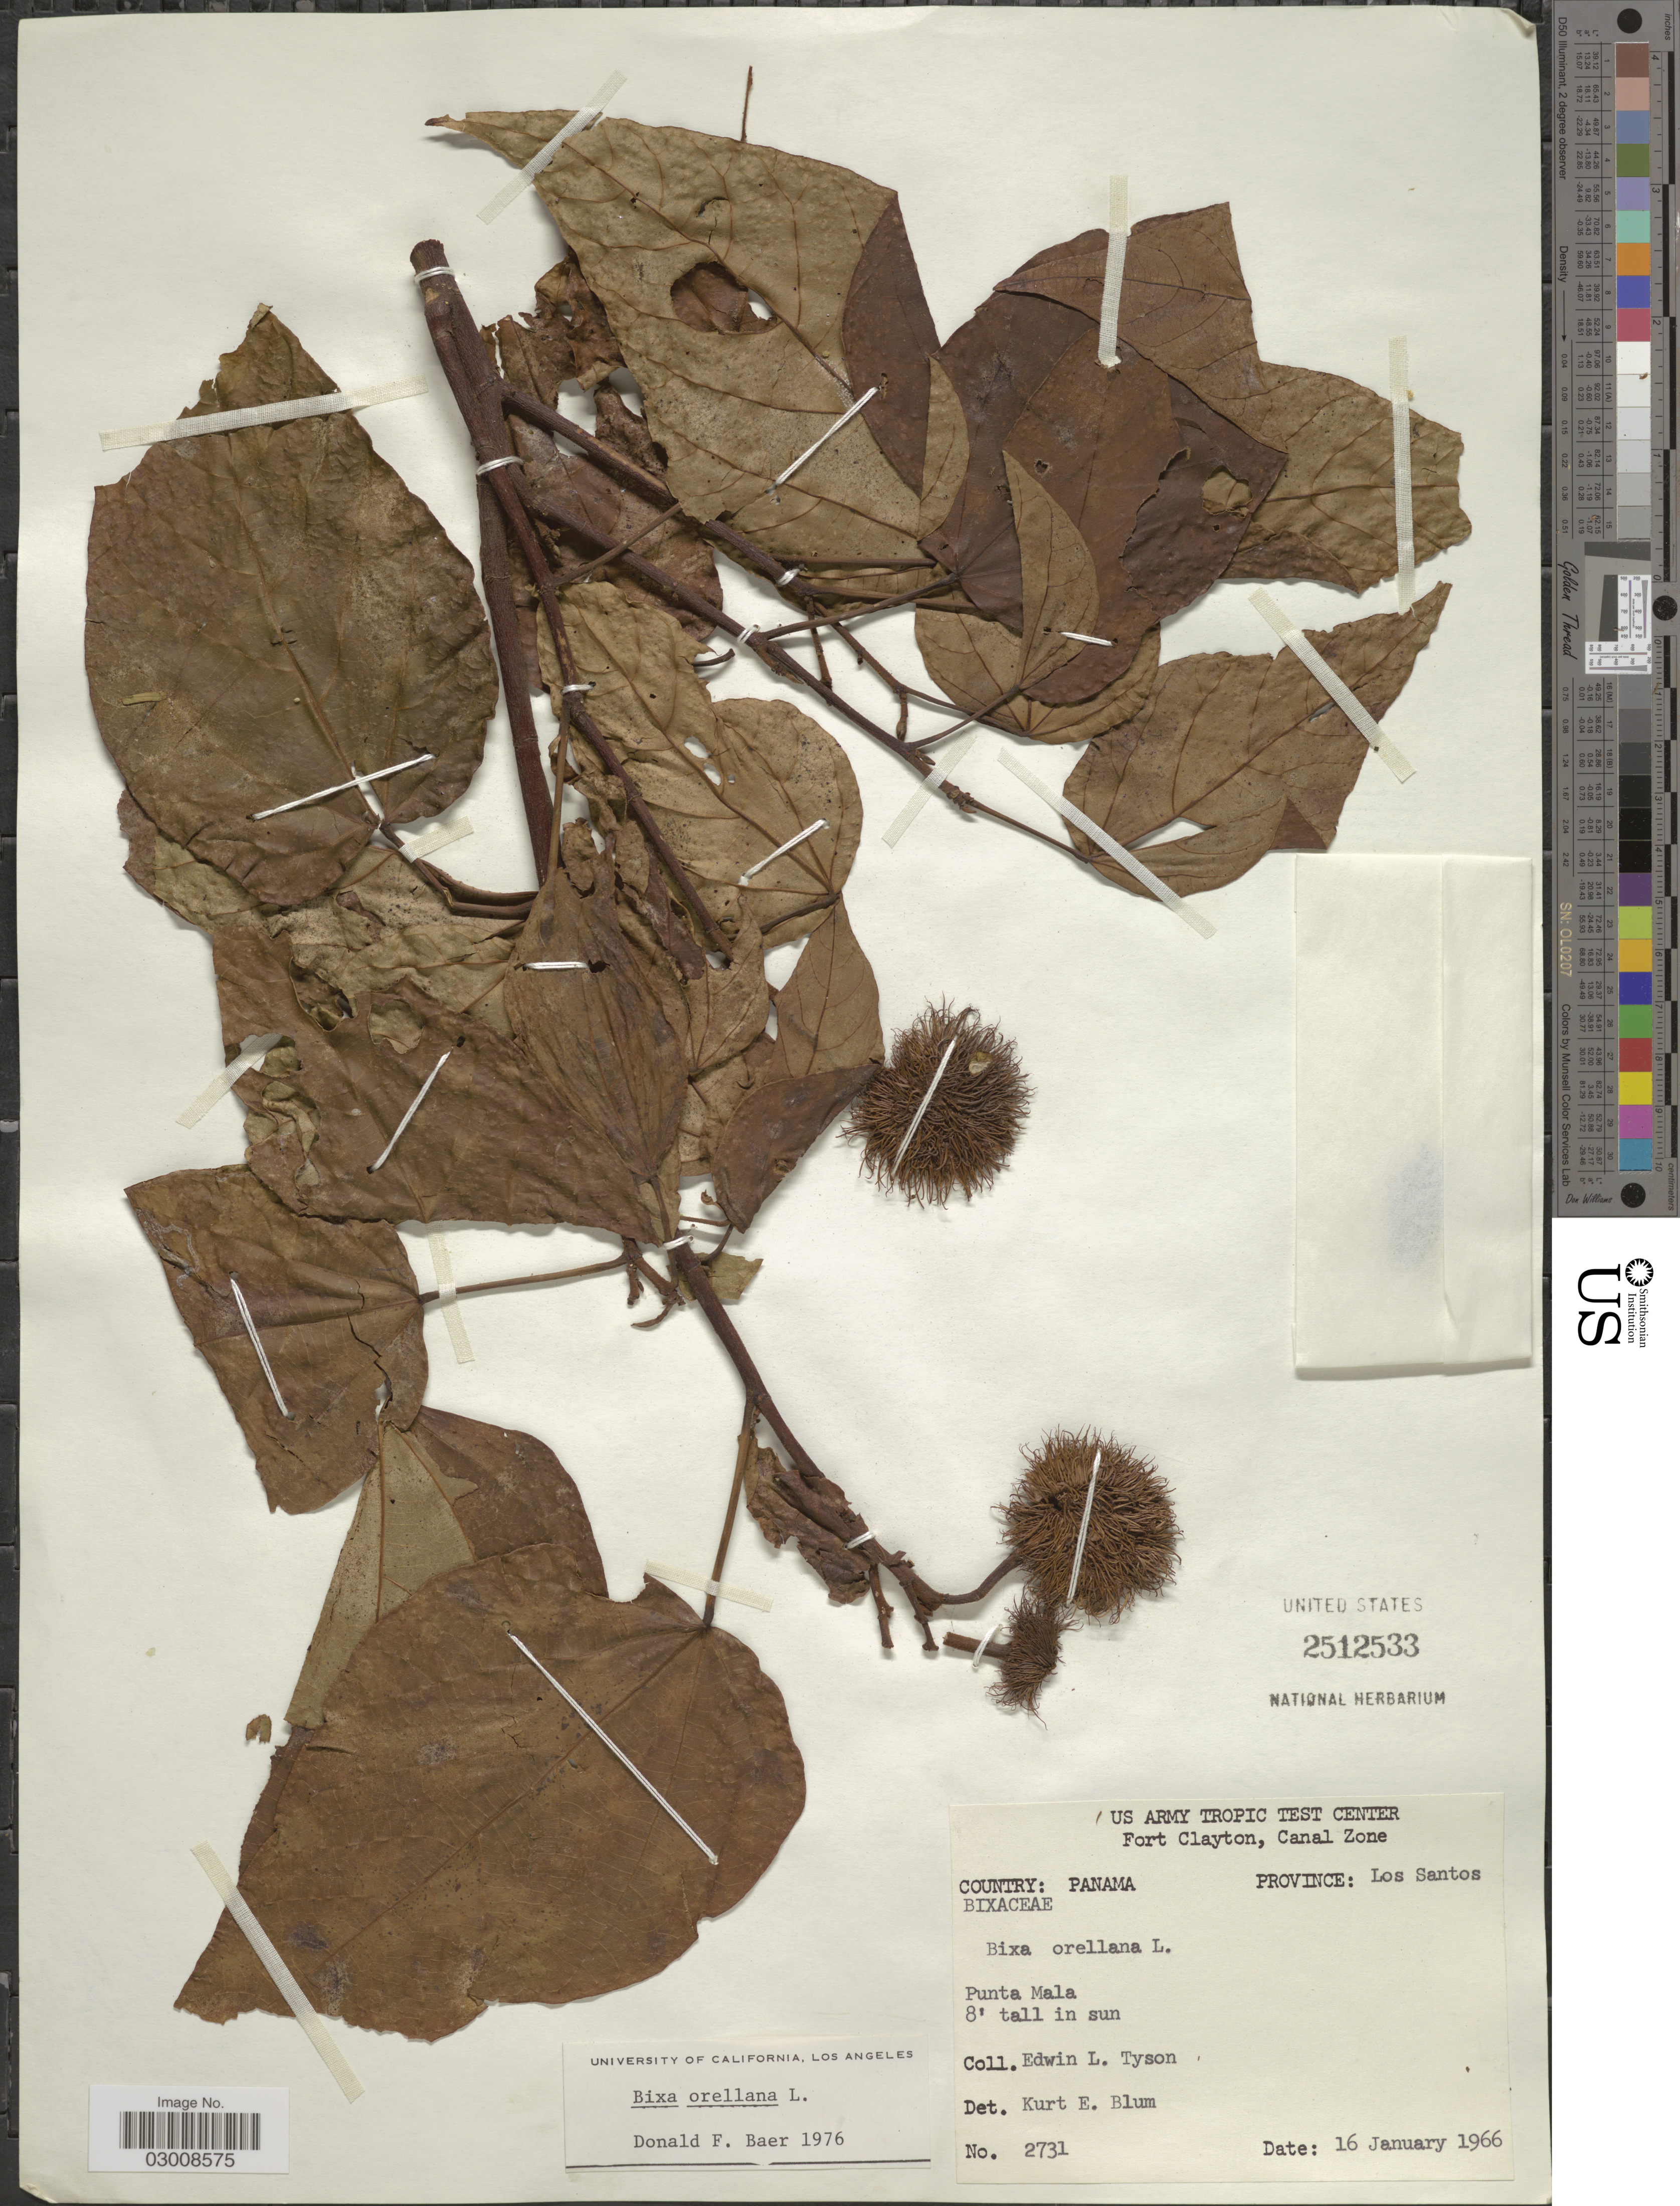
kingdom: Plantae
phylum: Tracheophyta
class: Magnoliopsida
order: Malvales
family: Bixaceae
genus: Bixa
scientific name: Bixa orellana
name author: L.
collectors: E. L. Tyson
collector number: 2731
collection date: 1966-01-16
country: Panama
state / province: Los Santos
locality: Country: Panama, Province: Los Santos, Punta Mala.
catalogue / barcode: US 2512533